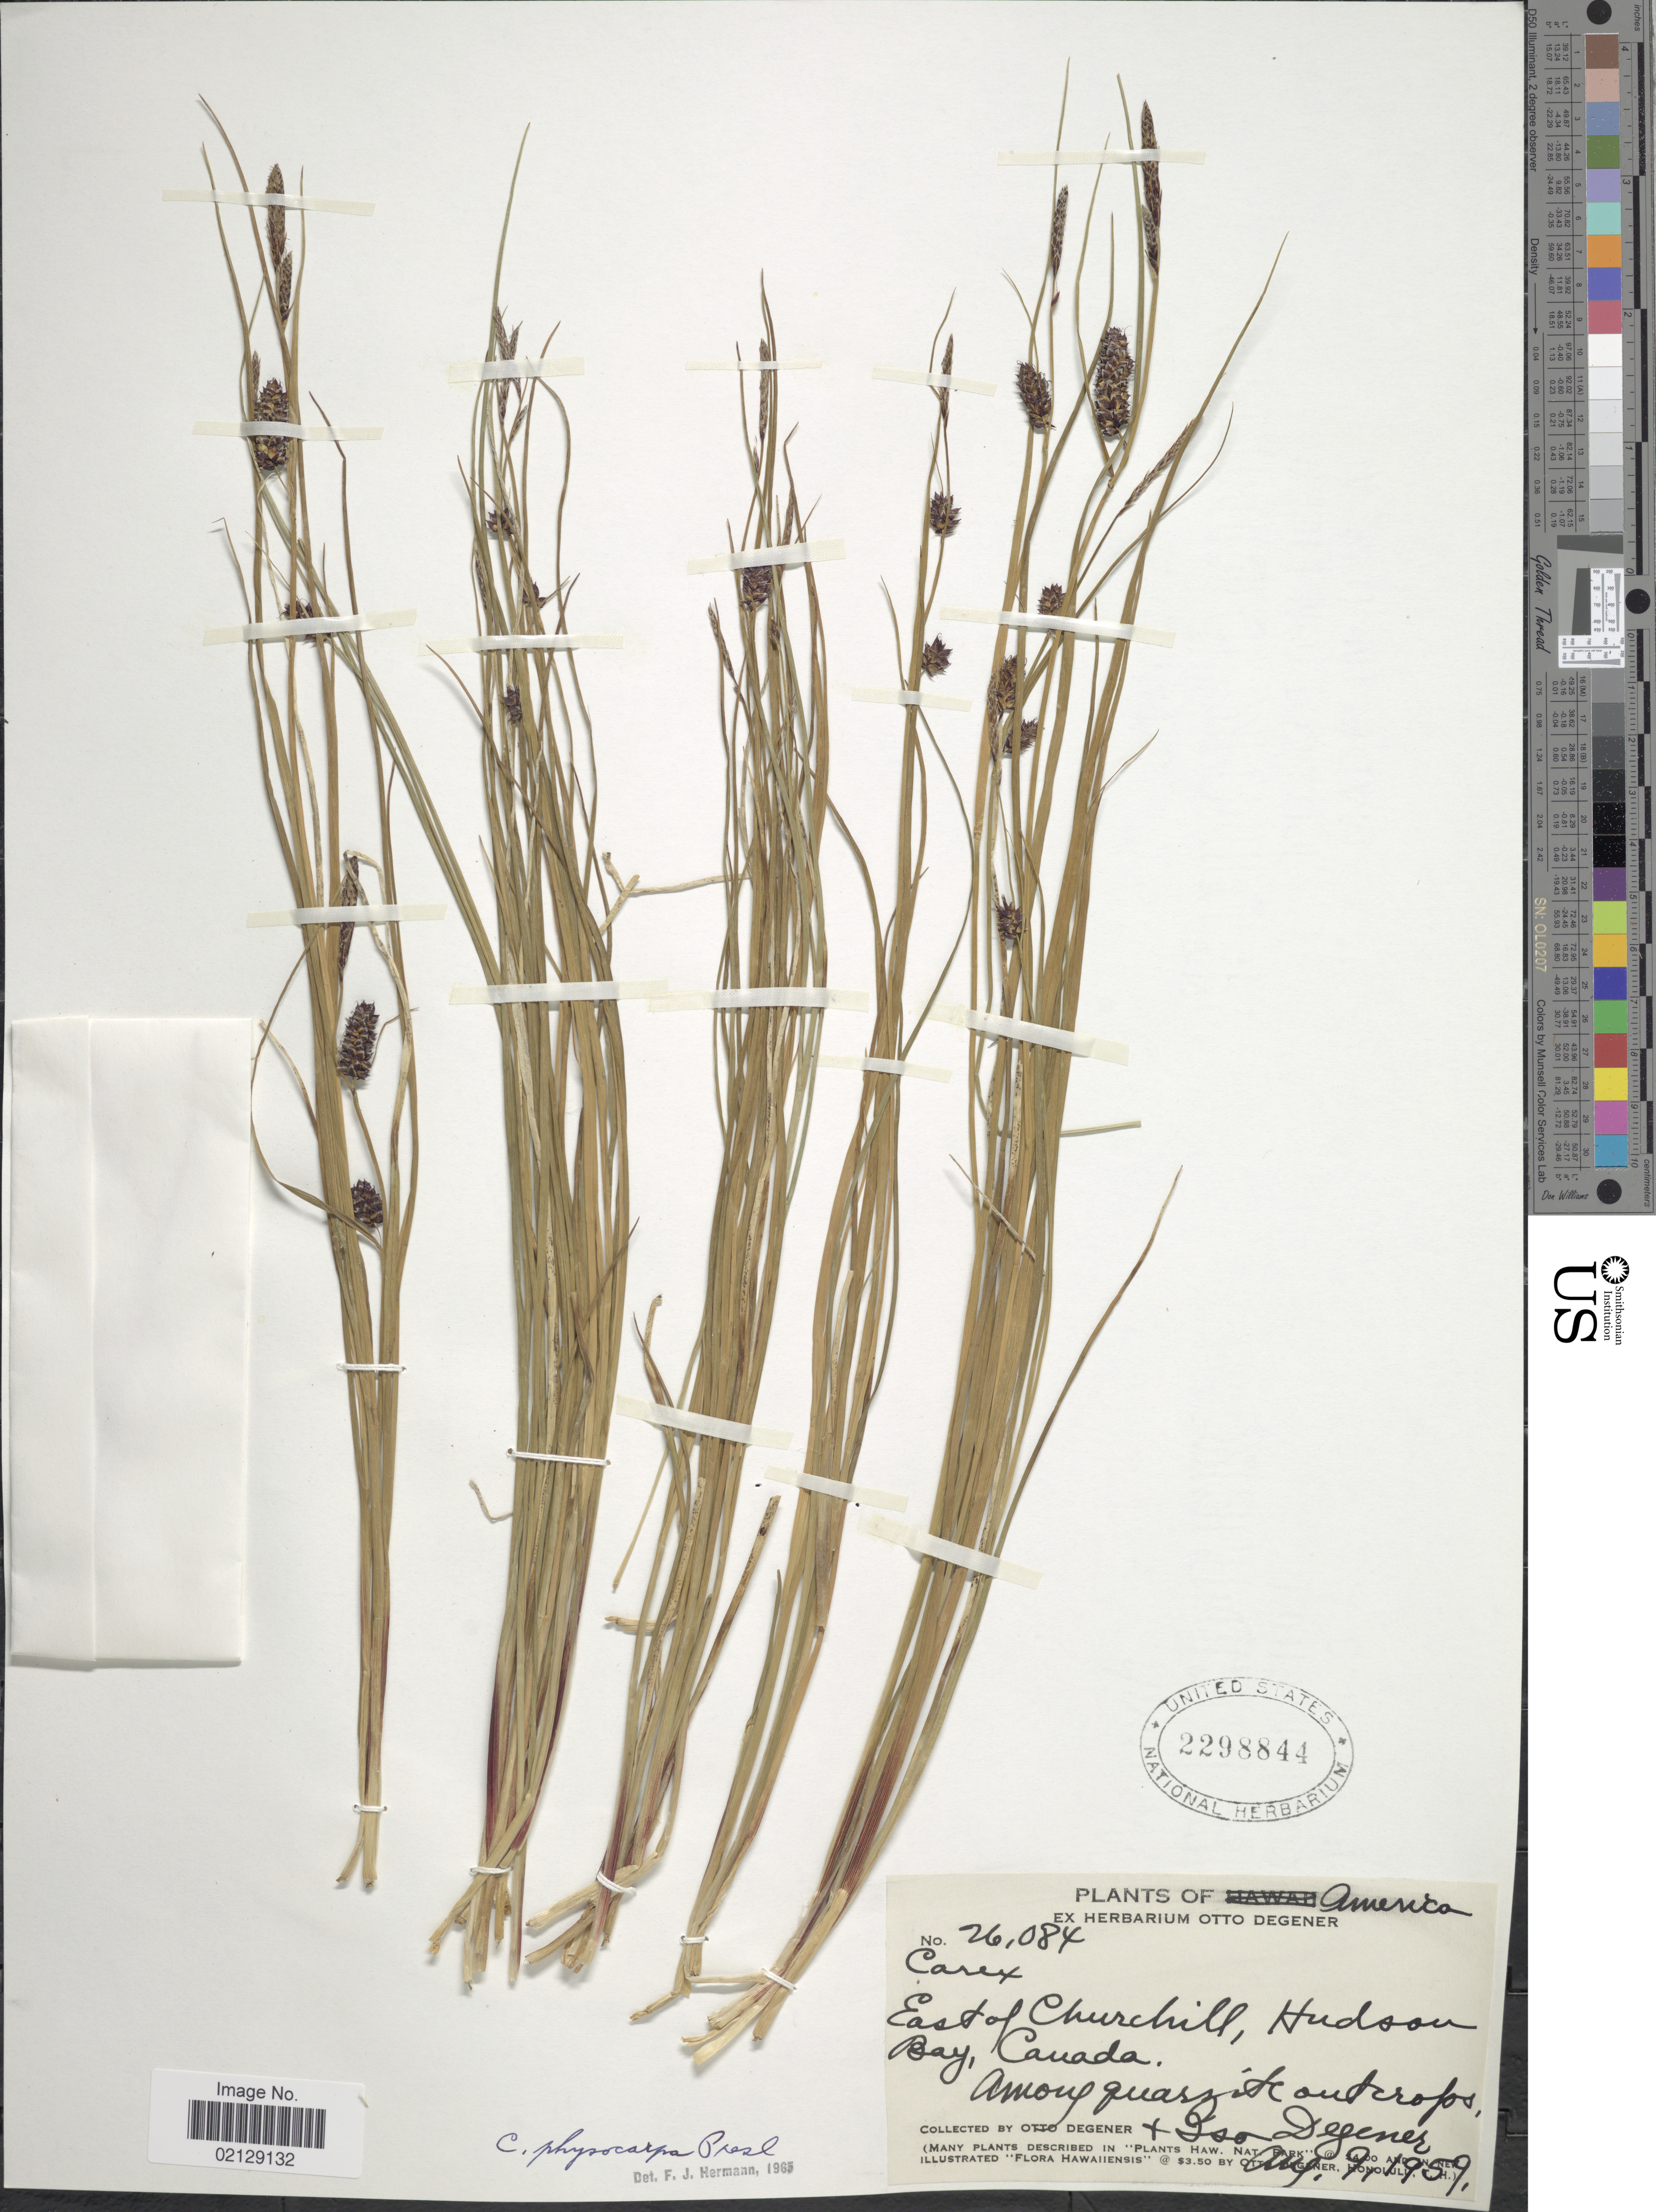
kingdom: Plantae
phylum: Tracheophyta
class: Liliopsida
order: Poales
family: Cyperaceae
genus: Carex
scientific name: Carex saxatilis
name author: L.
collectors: O. Degener & I. Degener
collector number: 26084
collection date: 1959-08-09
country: Canada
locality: East of Churchill, Hudson Bay, Canada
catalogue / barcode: US 32298844